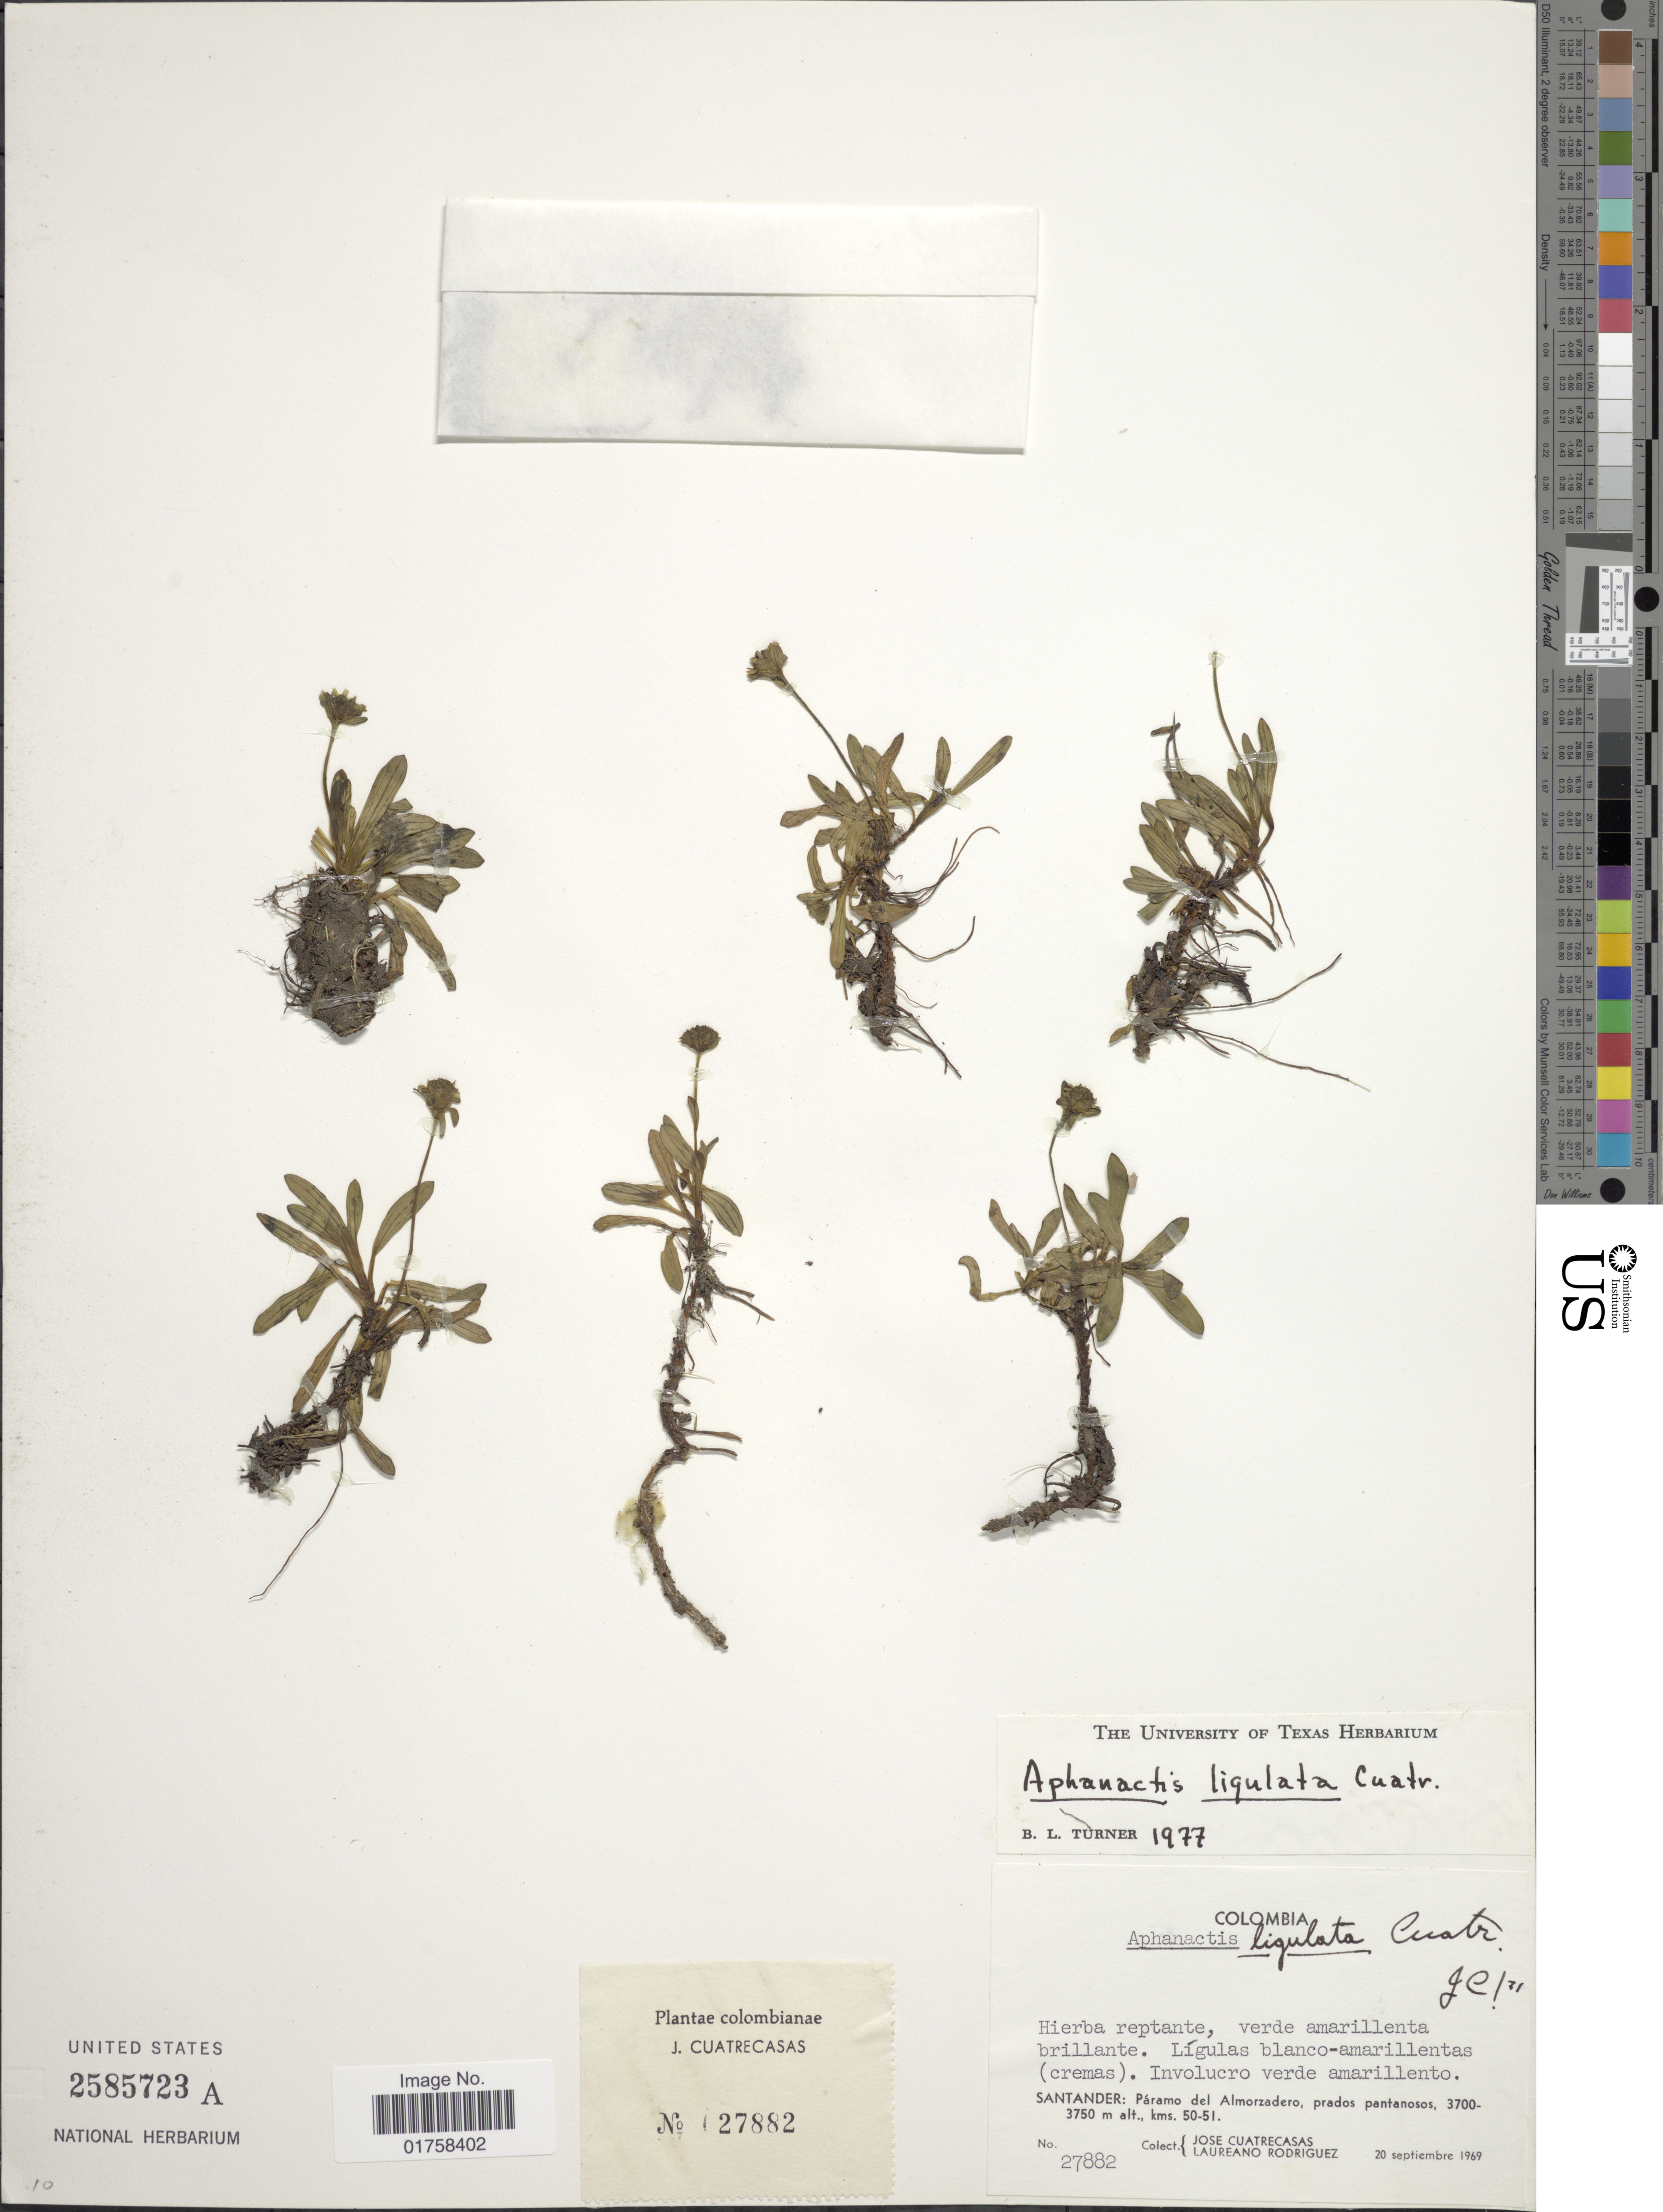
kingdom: Plantae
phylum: Tracheophyta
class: Magnoliopsida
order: Asterales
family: Asteraceae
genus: Aphanactis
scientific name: Aphanactis ligulata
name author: Cuatrec.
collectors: J. Cuatrecasas & L. Rodriguez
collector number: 27882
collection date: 1969-09-20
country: Colombia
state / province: Santander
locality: Santander: Paramo del Almorzadero, prados pantanoso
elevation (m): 3700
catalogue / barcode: US 2585723A